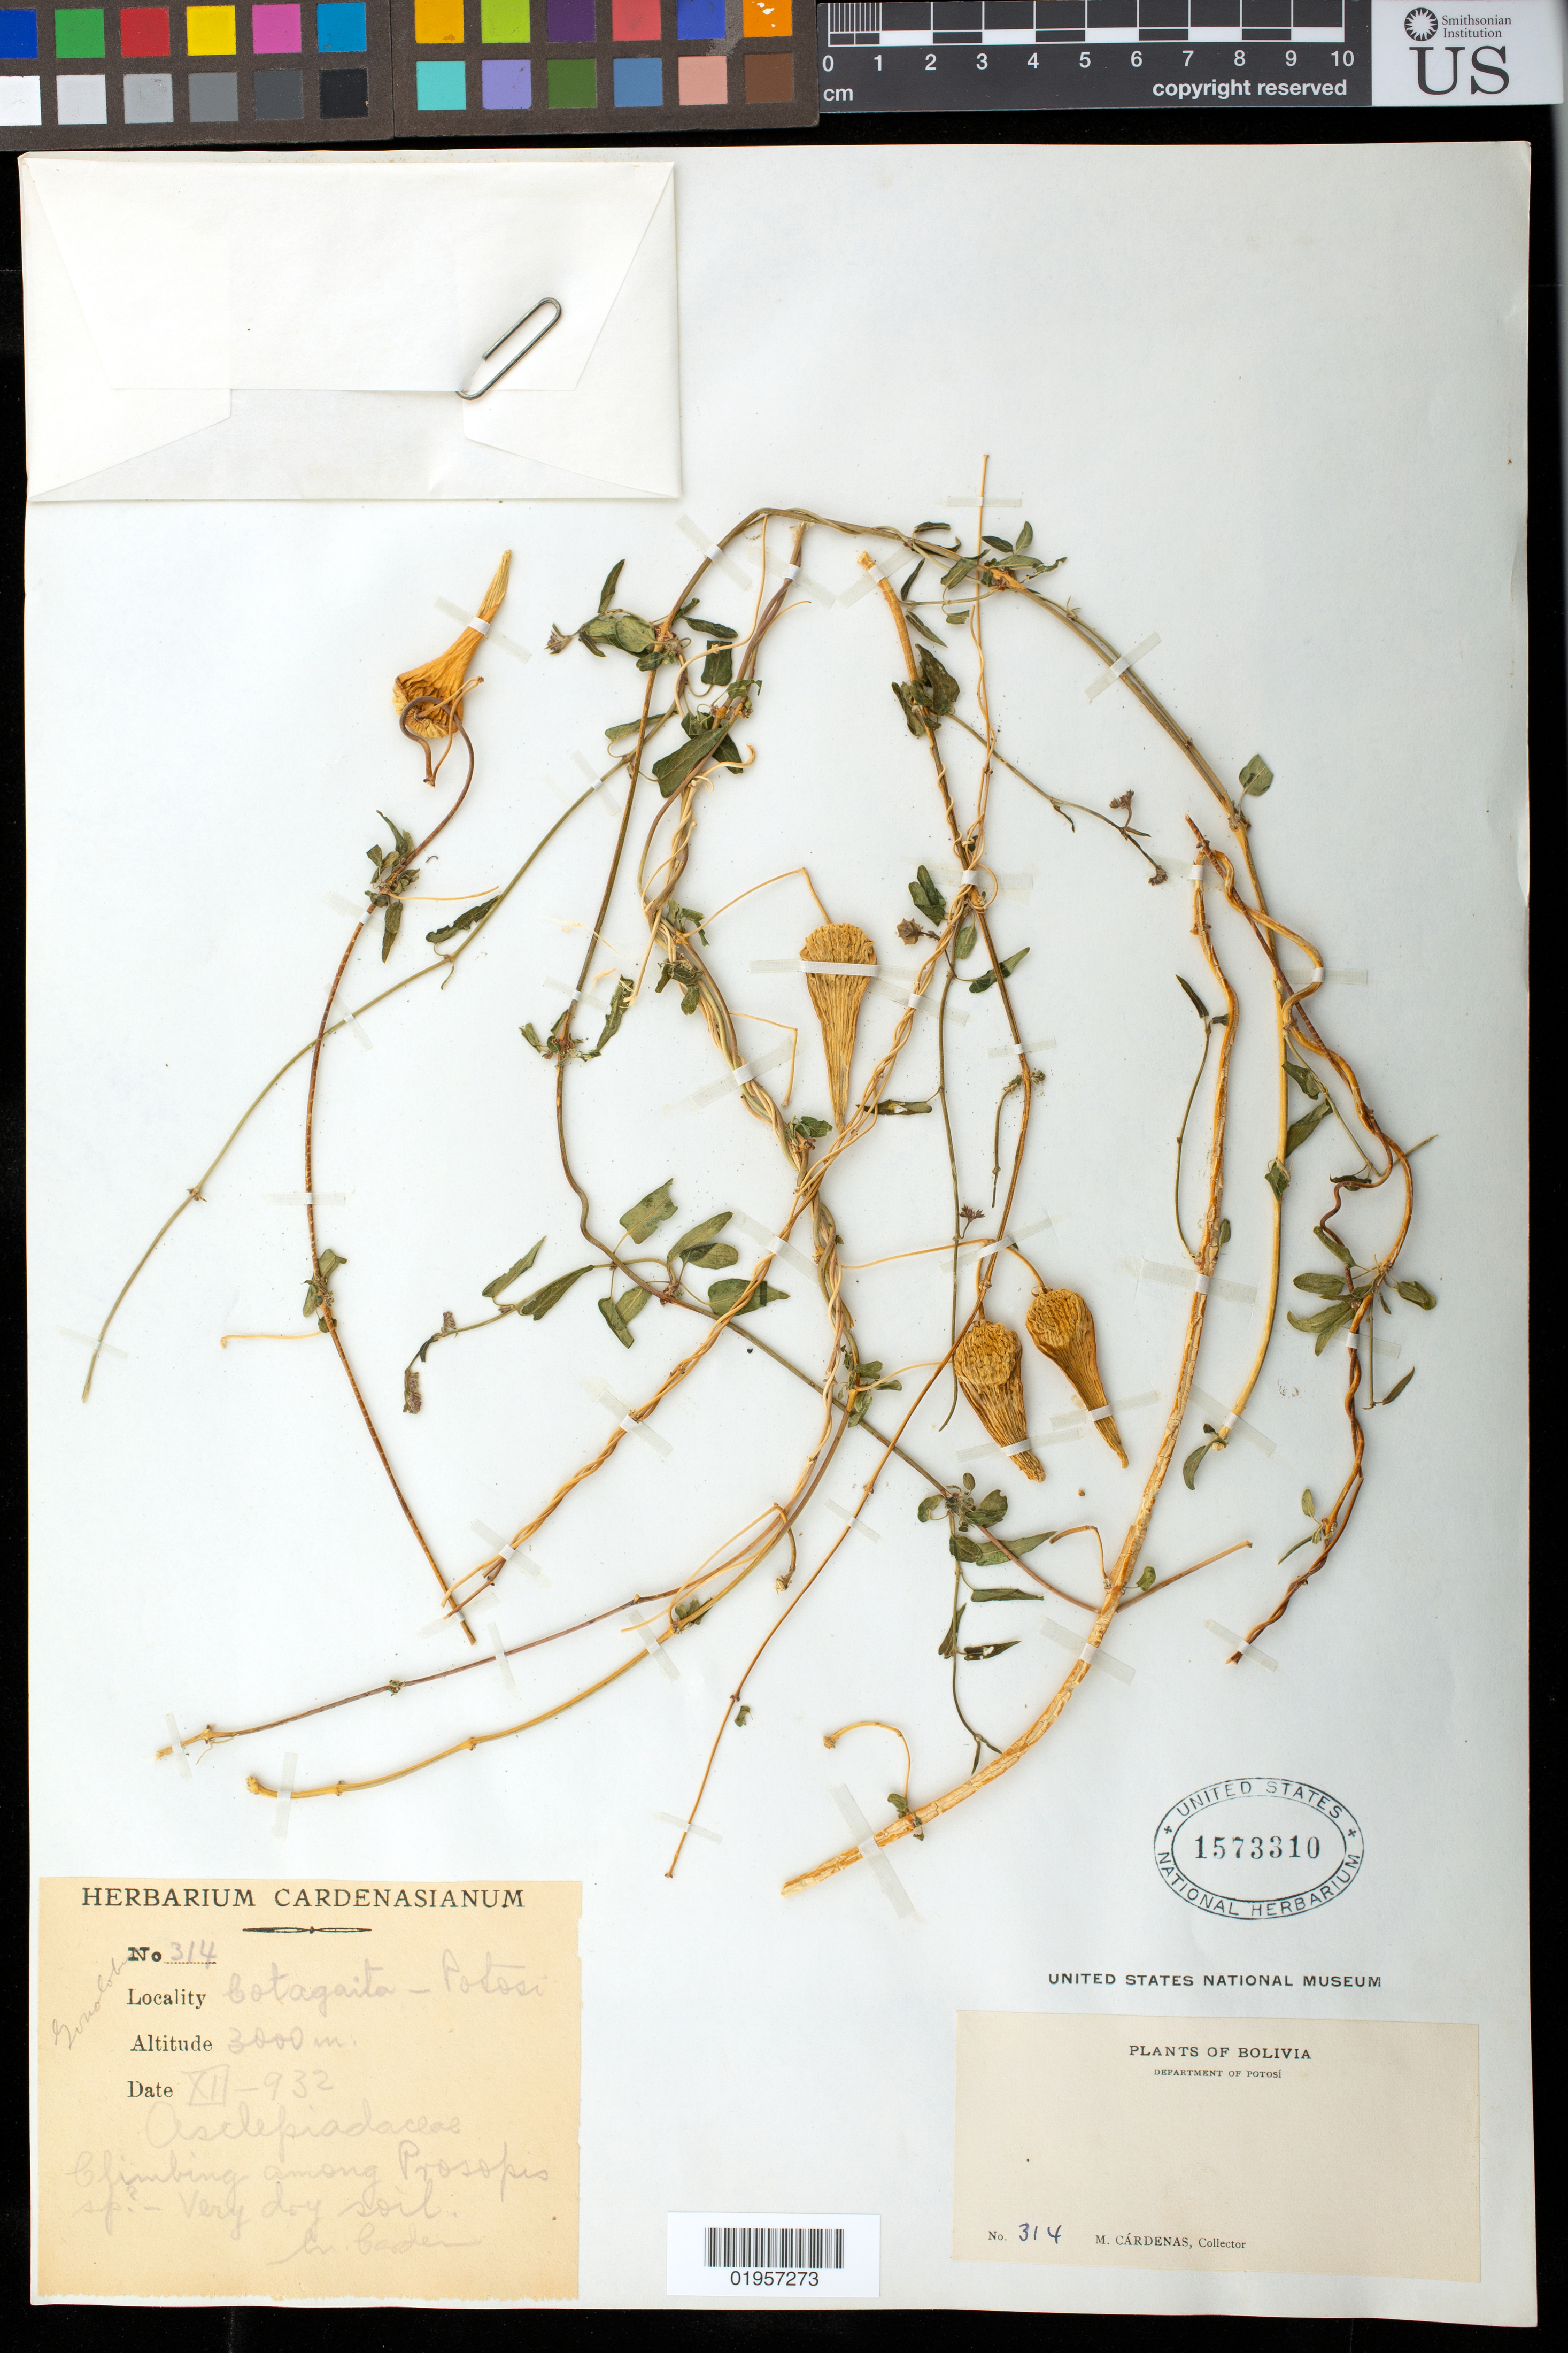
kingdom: Plantae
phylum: Tracheophyta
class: Magnoliopsida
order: Gentianales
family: Apocynaceae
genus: Gonolobus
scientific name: Gonolobus sp.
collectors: M. Cárdenas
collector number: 314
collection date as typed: Dec 1932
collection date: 1932-12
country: Bolivia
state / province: Potosí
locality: Cotagaita.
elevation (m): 3000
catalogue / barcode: US 1573310